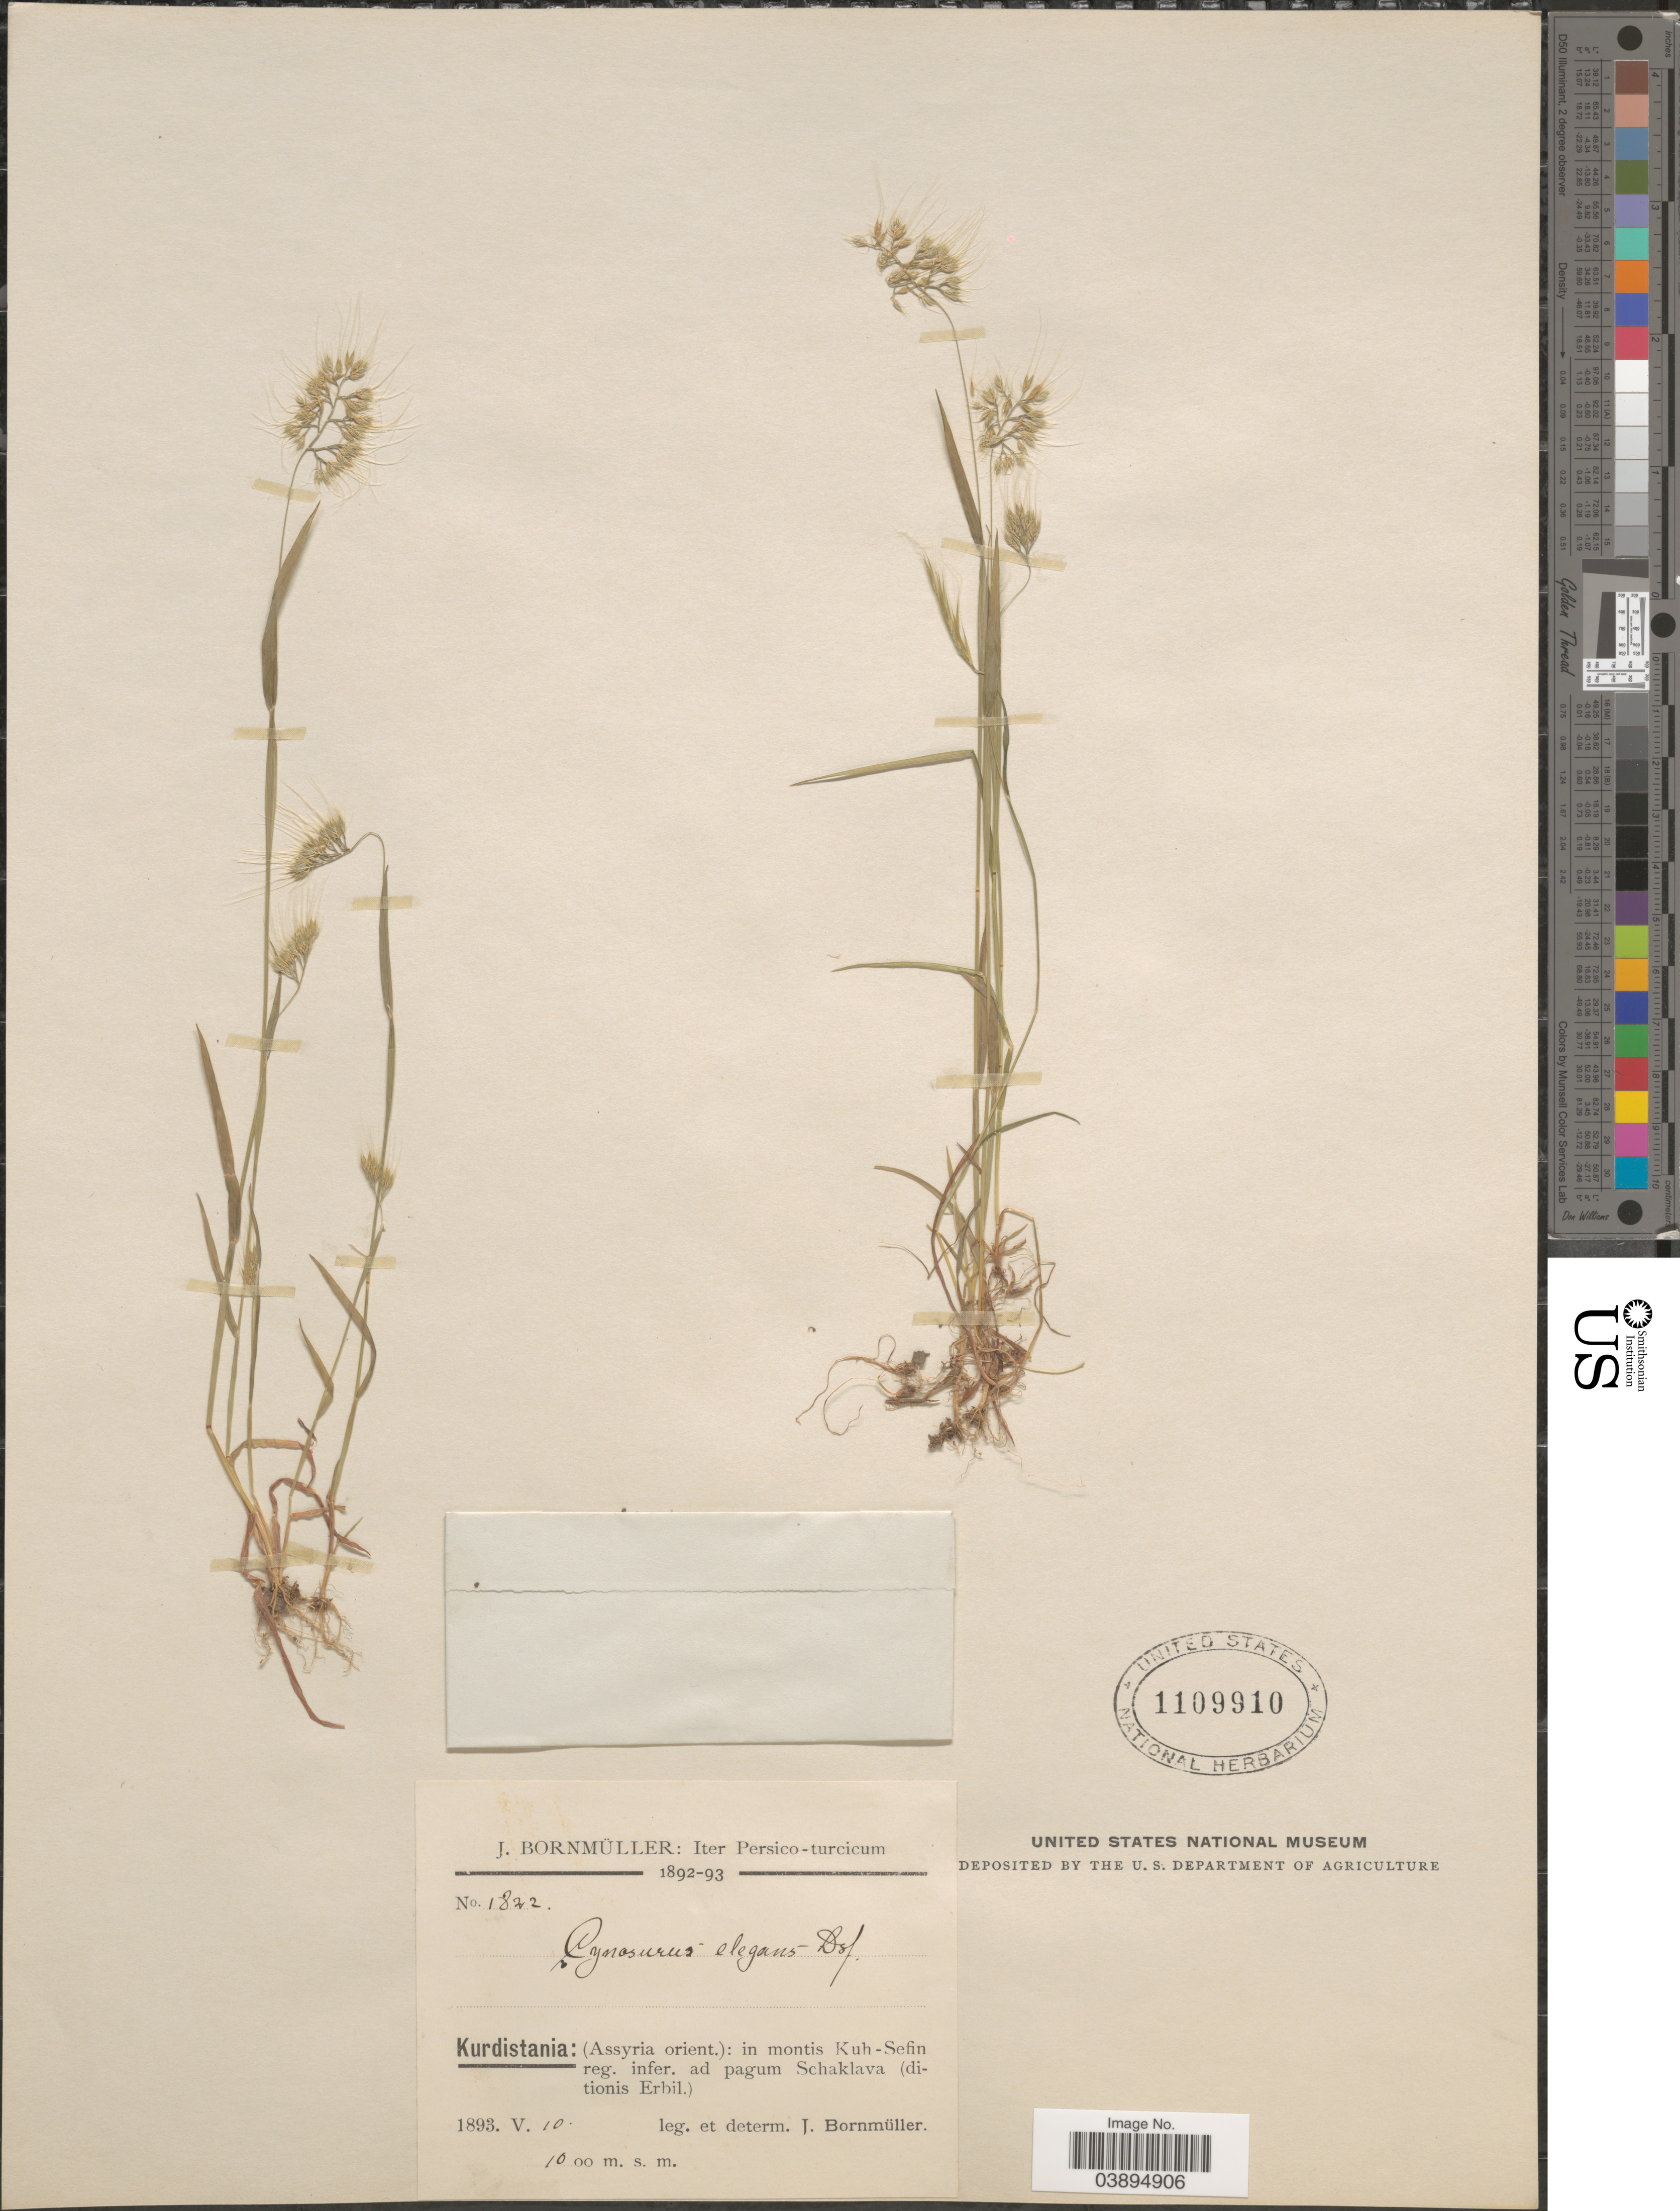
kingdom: Plantae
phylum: Tracheophyta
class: Liliopsida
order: Poales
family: Poaceae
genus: Cynosurus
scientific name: Cynosurus elegans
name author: Desf.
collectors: J. Bornmüller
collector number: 1822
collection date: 1893-05-10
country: Iran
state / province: Kurdistan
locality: Iter Persico-turcicum. Kurdistania: (Assyria orient.): in montis Kuh-Sefin reg. infer. ad pagum Schaklava (ditionis Erbil).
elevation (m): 1000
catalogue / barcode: US 1109910